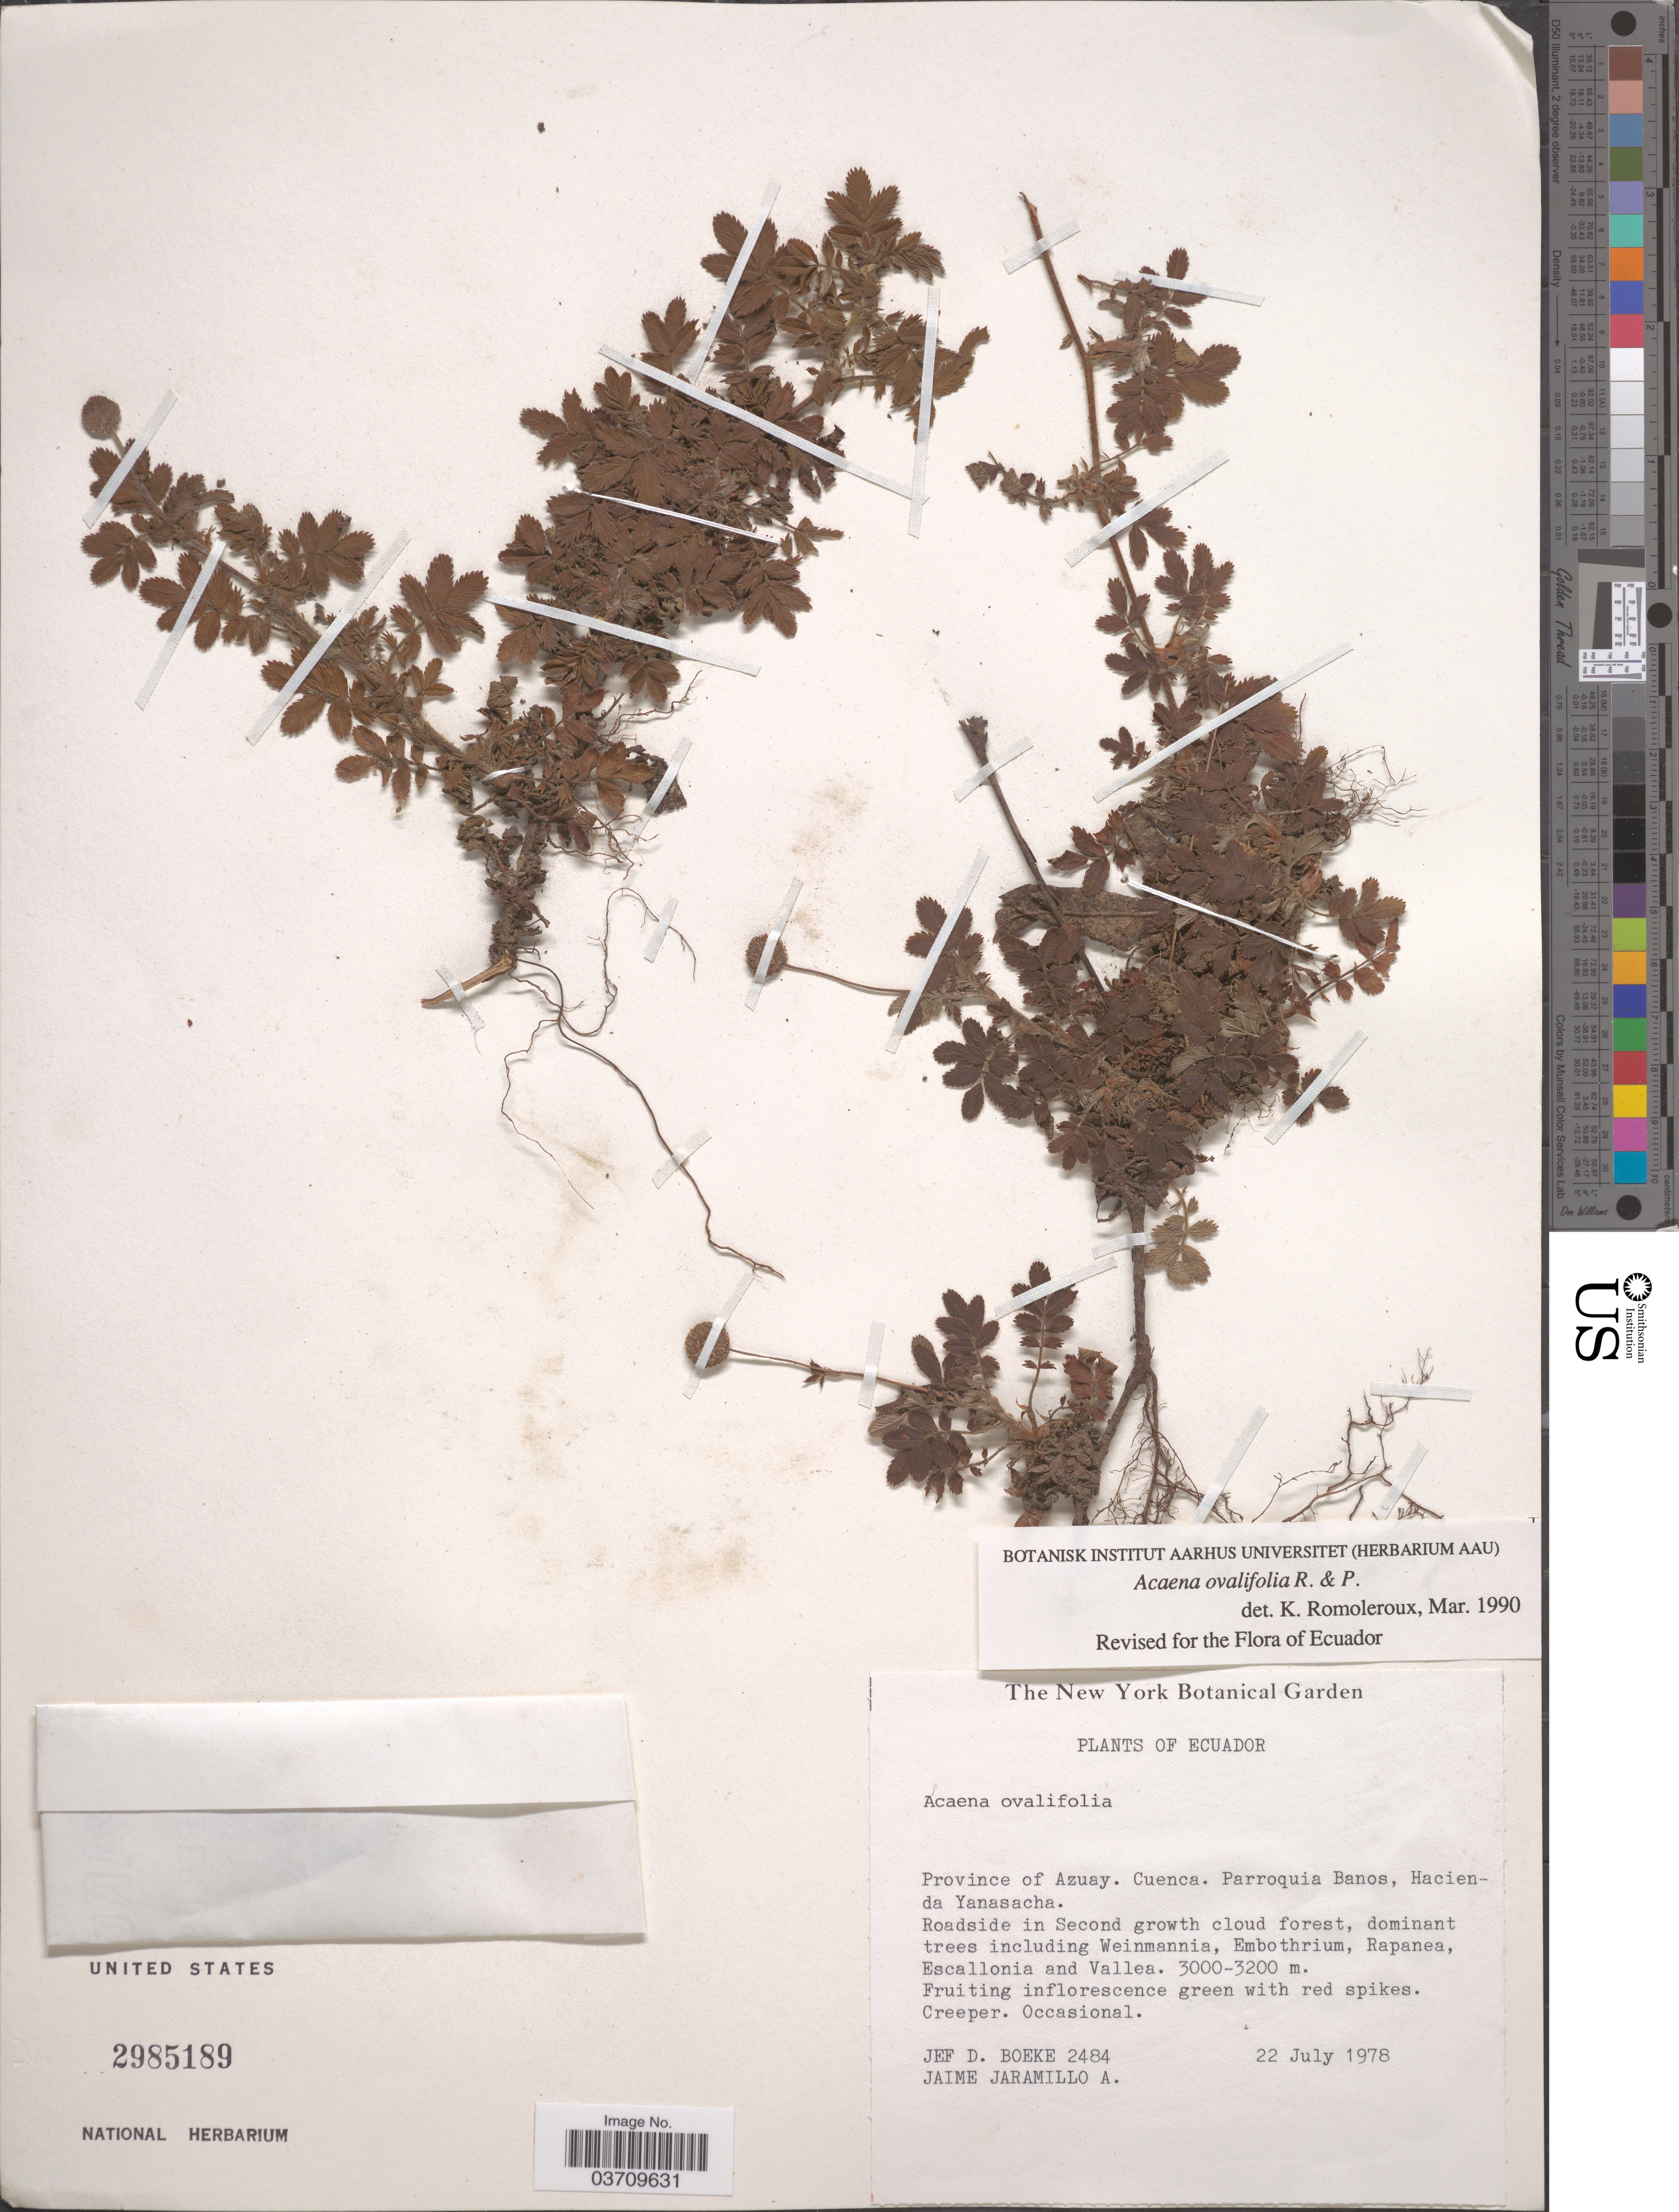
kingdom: Plantae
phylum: Tracheophyta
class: Magnoliopsida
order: Rosales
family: Rosaceae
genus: Acaena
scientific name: Acaena ovalifolia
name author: Ruiz & Pav.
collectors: J. Boeke & J. L. Jaramillo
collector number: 2484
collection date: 1978-07-22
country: Ecuador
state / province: Azuay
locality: Cuenca. Parroquia Banos, Hacienda da Yanasacha.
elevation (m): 3000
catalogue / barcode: US 2985189